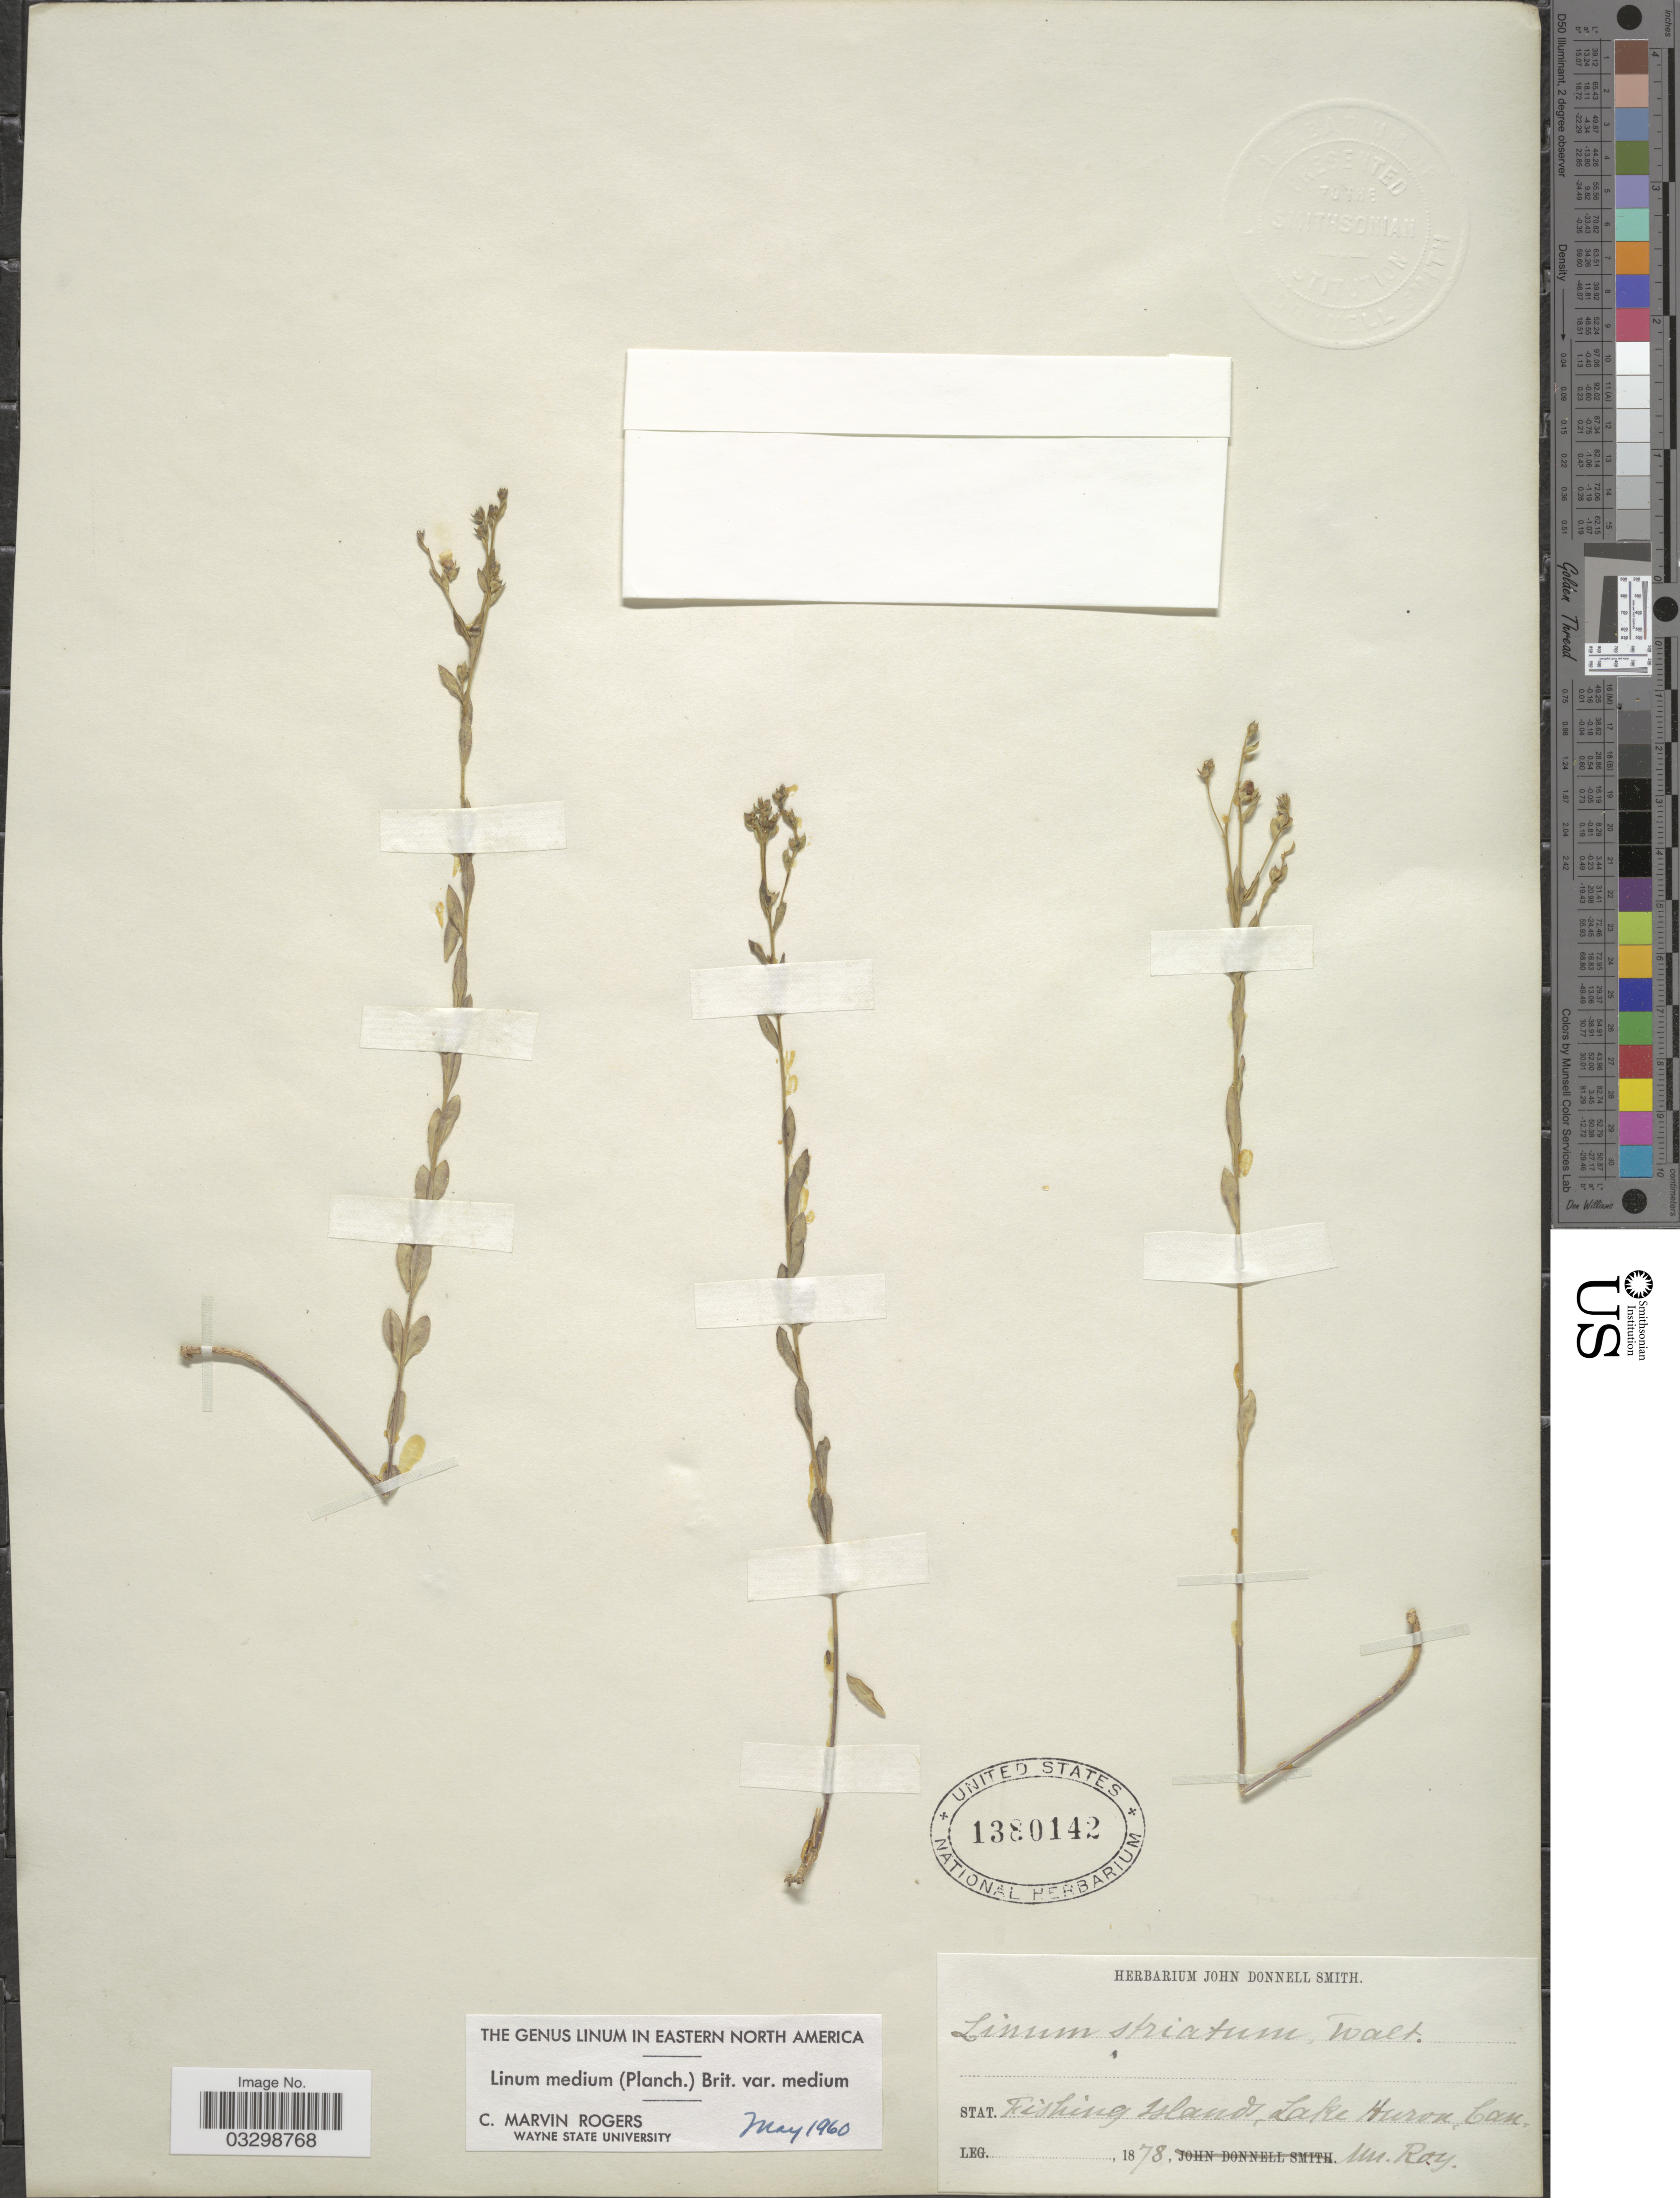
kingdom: Plantae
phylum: Tracheophyta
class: Magnoliopsida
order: Malpighiales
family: Linaceae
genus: Linum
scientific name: Linum medium var. medium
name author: (Planch.) Britton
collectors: Roy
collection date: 1878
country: Canada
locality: Fishing Islands, Lake Huron.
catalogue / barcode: US 1380142